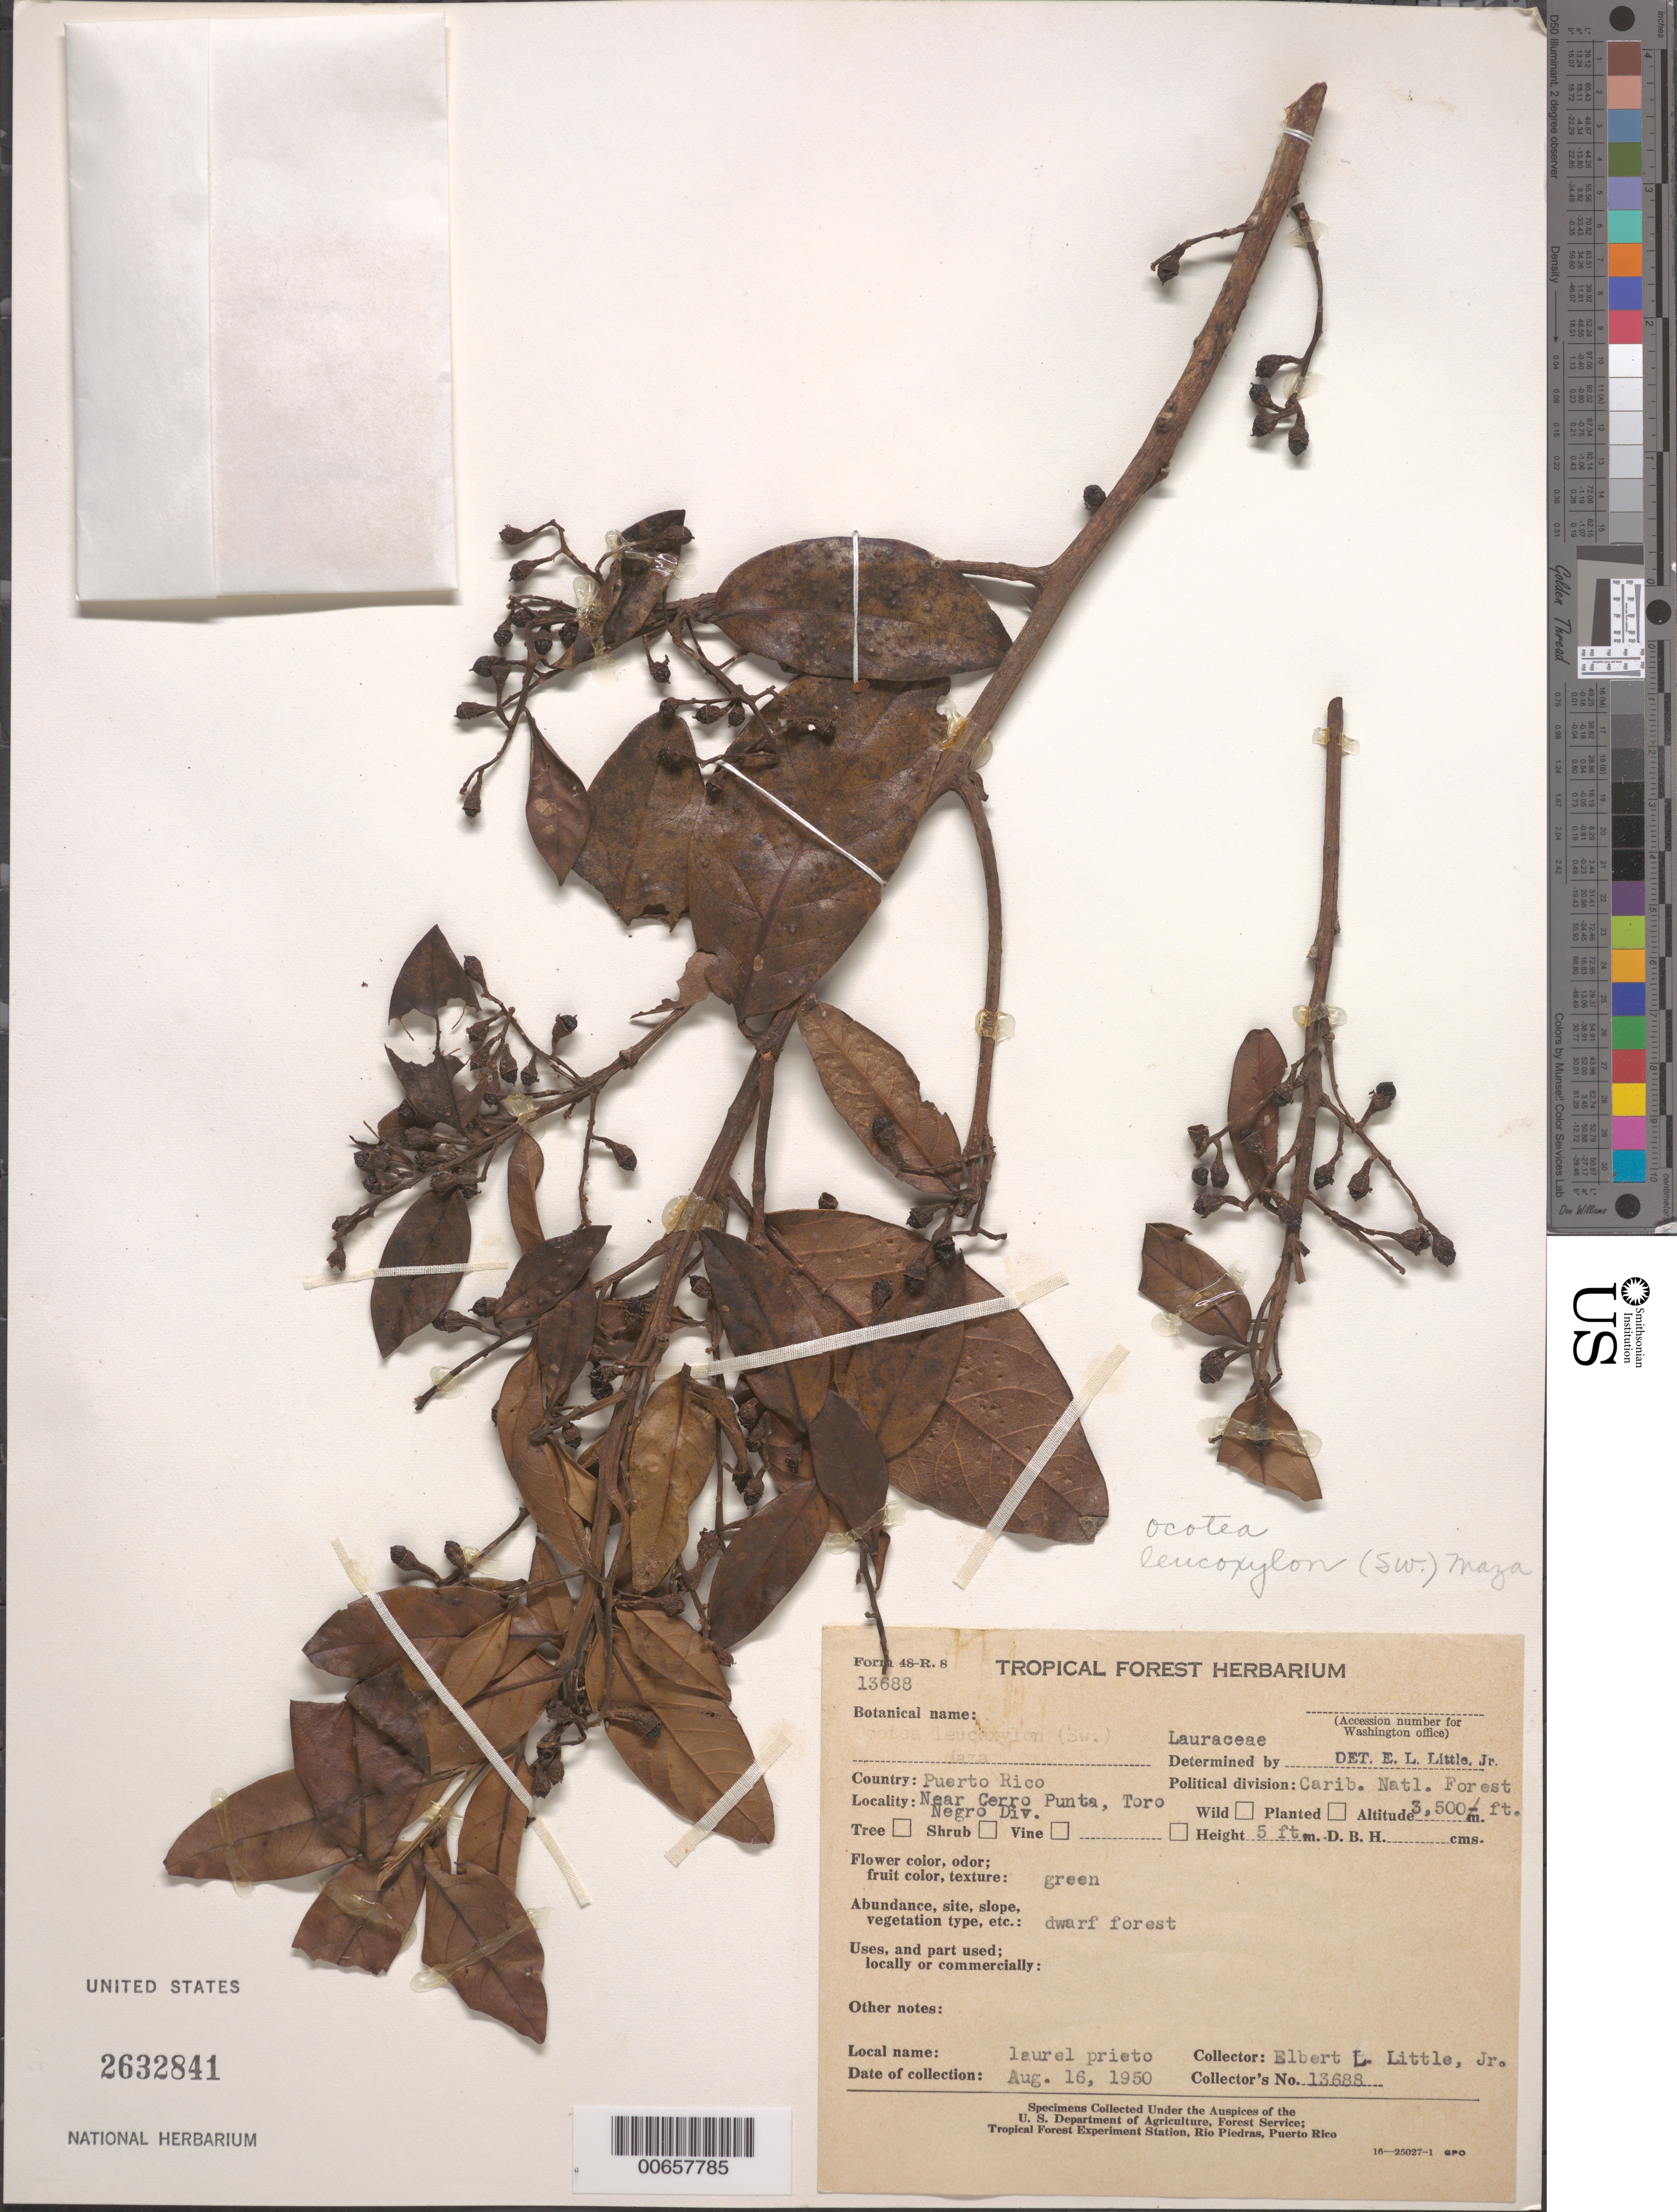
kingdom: Plantae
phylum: Tracheophyta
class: Magnoliopsida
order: Laurales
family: Lauraceae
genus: Ocotea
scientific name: Ocotea leucoxylon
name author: (Sw.) Laness.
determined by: Little, Elbert L., Jr., (FSSR), United States Department of Agriculture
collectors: E. L. Little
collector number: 13688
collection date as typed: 16 Aug 1950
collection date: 1950-08-16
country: Puerto Rico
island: Greater Antilles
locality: Cerroc Punta, Toro Negro, near; Carib. Natl. Forest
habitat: Dwarf forest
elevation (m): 1067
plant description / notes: Common name: laurel prieto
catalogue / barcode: US 2632841